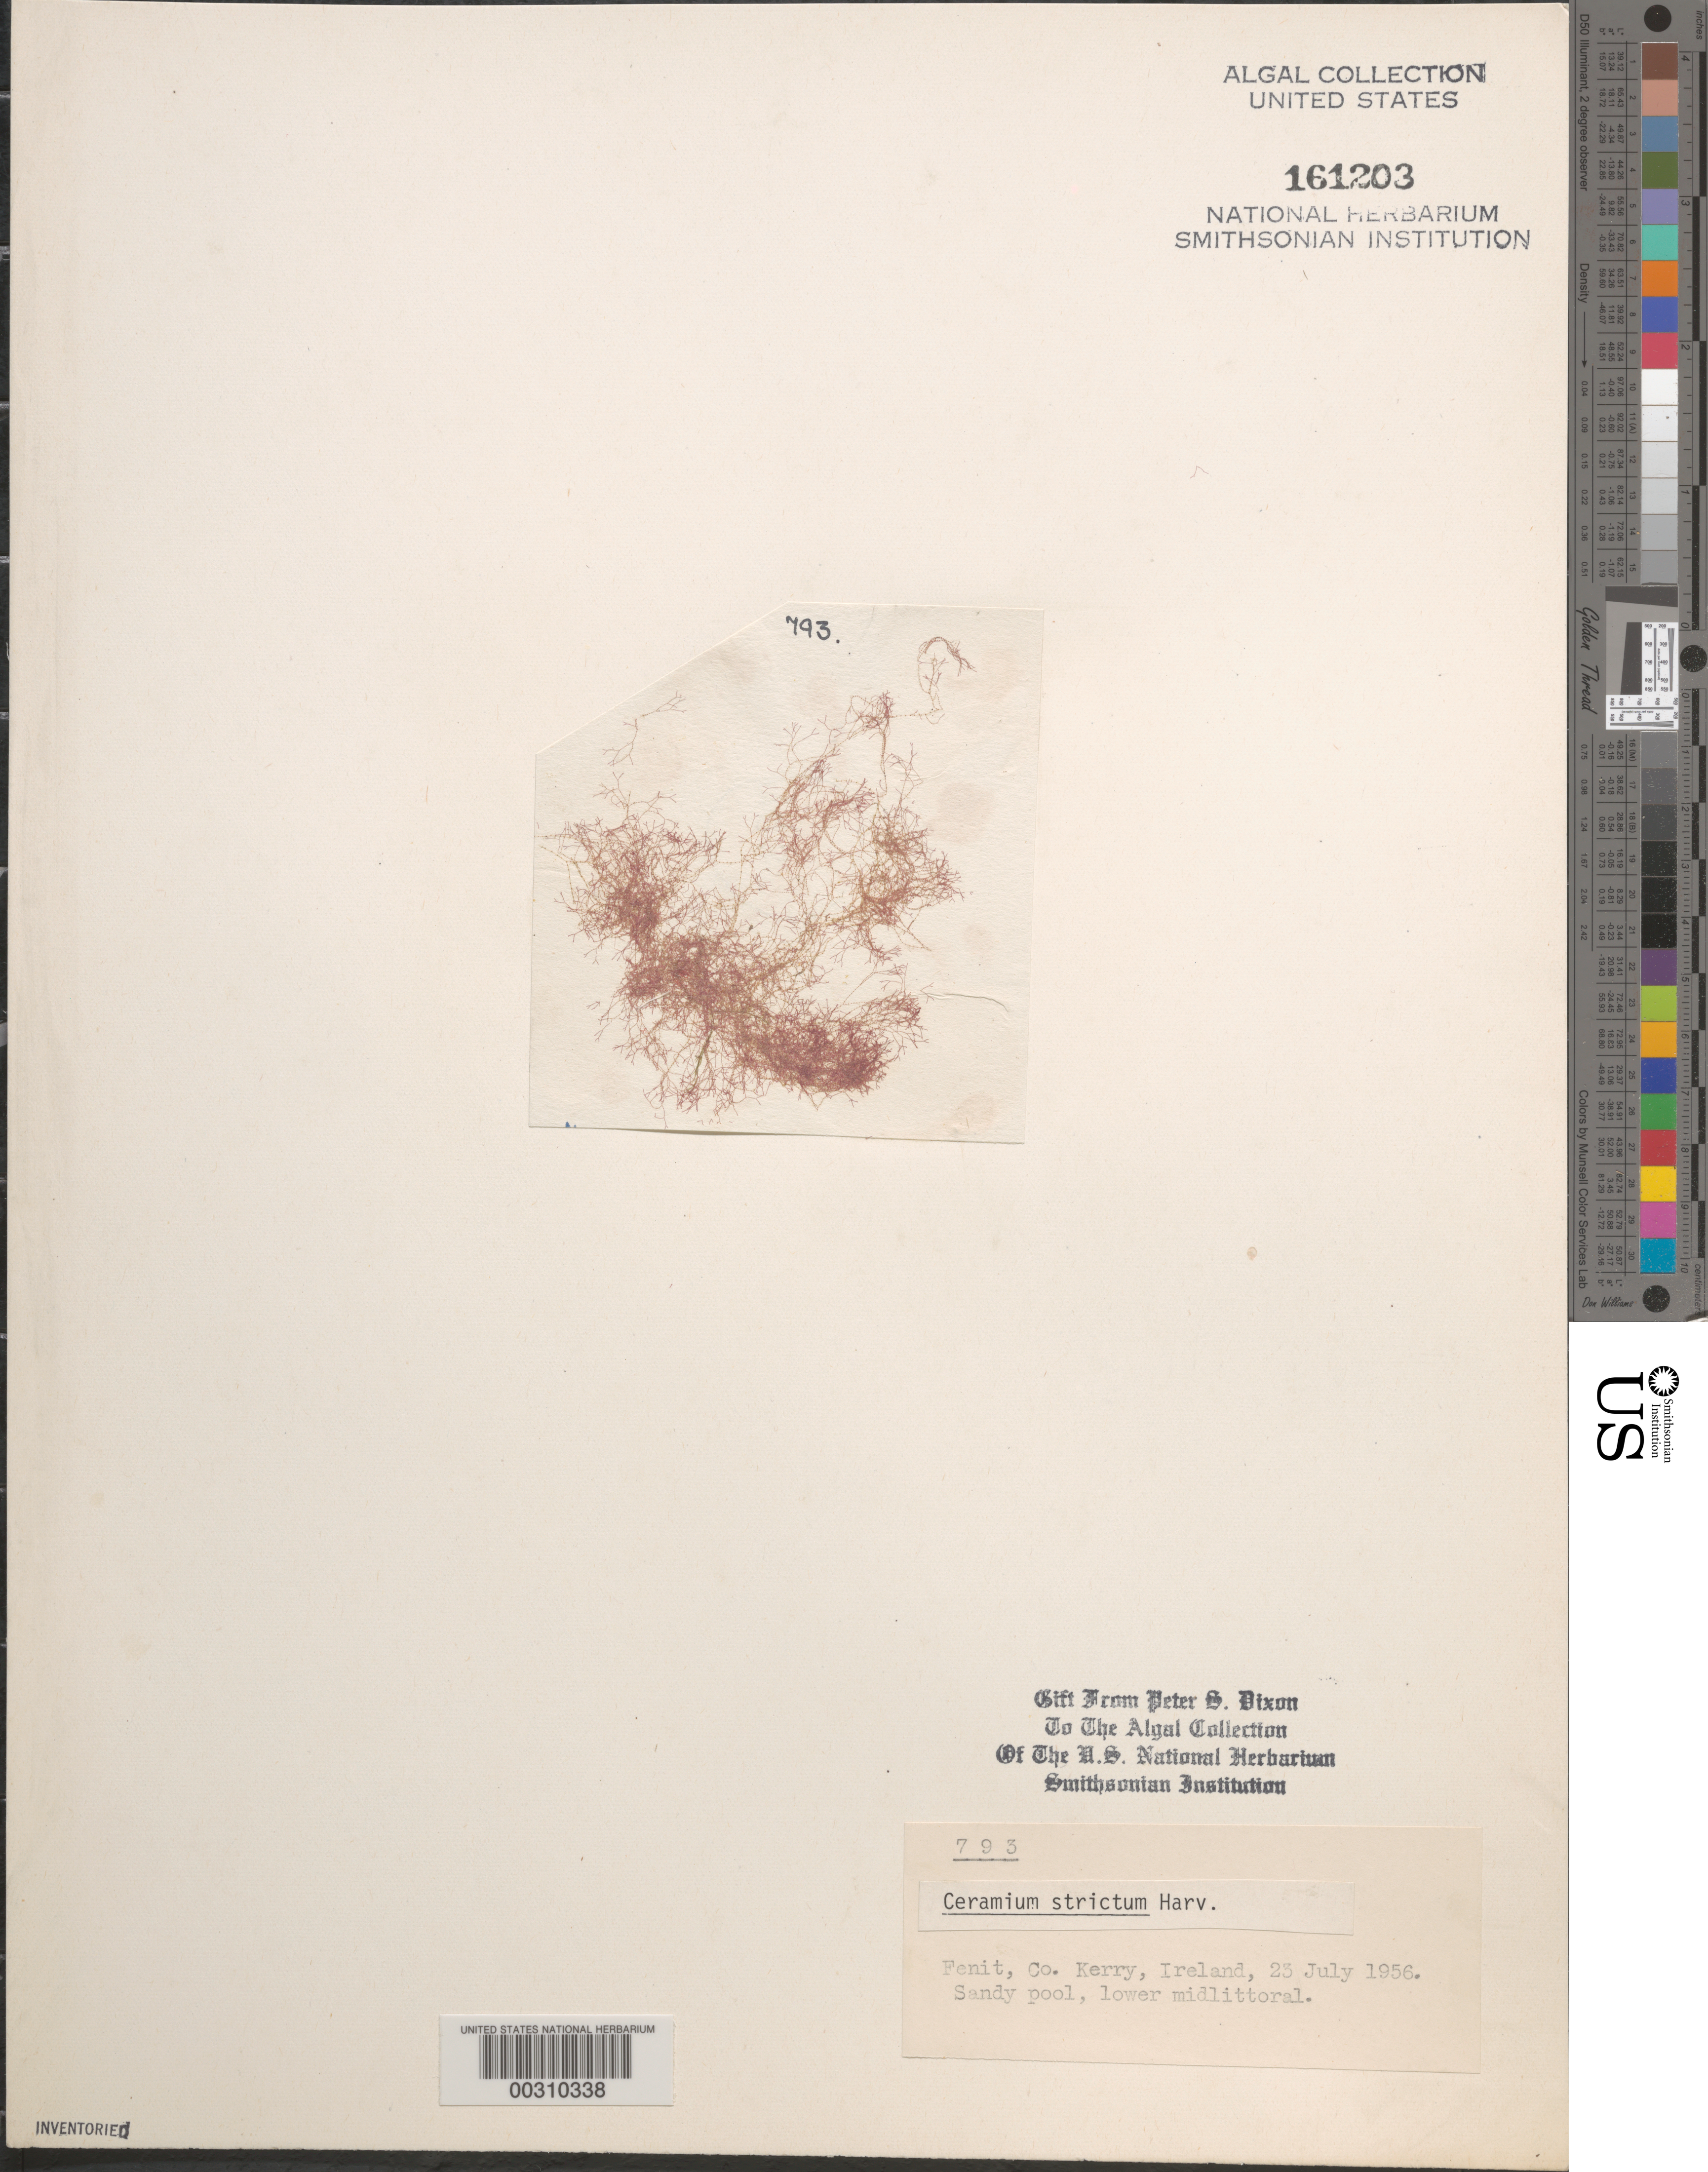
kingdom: Plantae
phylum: Rhodophyta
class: Florideophyceae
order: Ceramiales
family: Ceramiaceae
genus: Ceramium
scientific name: Ceramium strictum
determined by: Dixon, P. S.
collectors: P. S. Dixon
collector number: PSD 793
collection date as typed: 23 Jul 1956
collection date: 1956-07-23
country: Ireland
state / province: Munster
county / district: Kerry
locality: Fenit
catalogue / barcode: US 161203